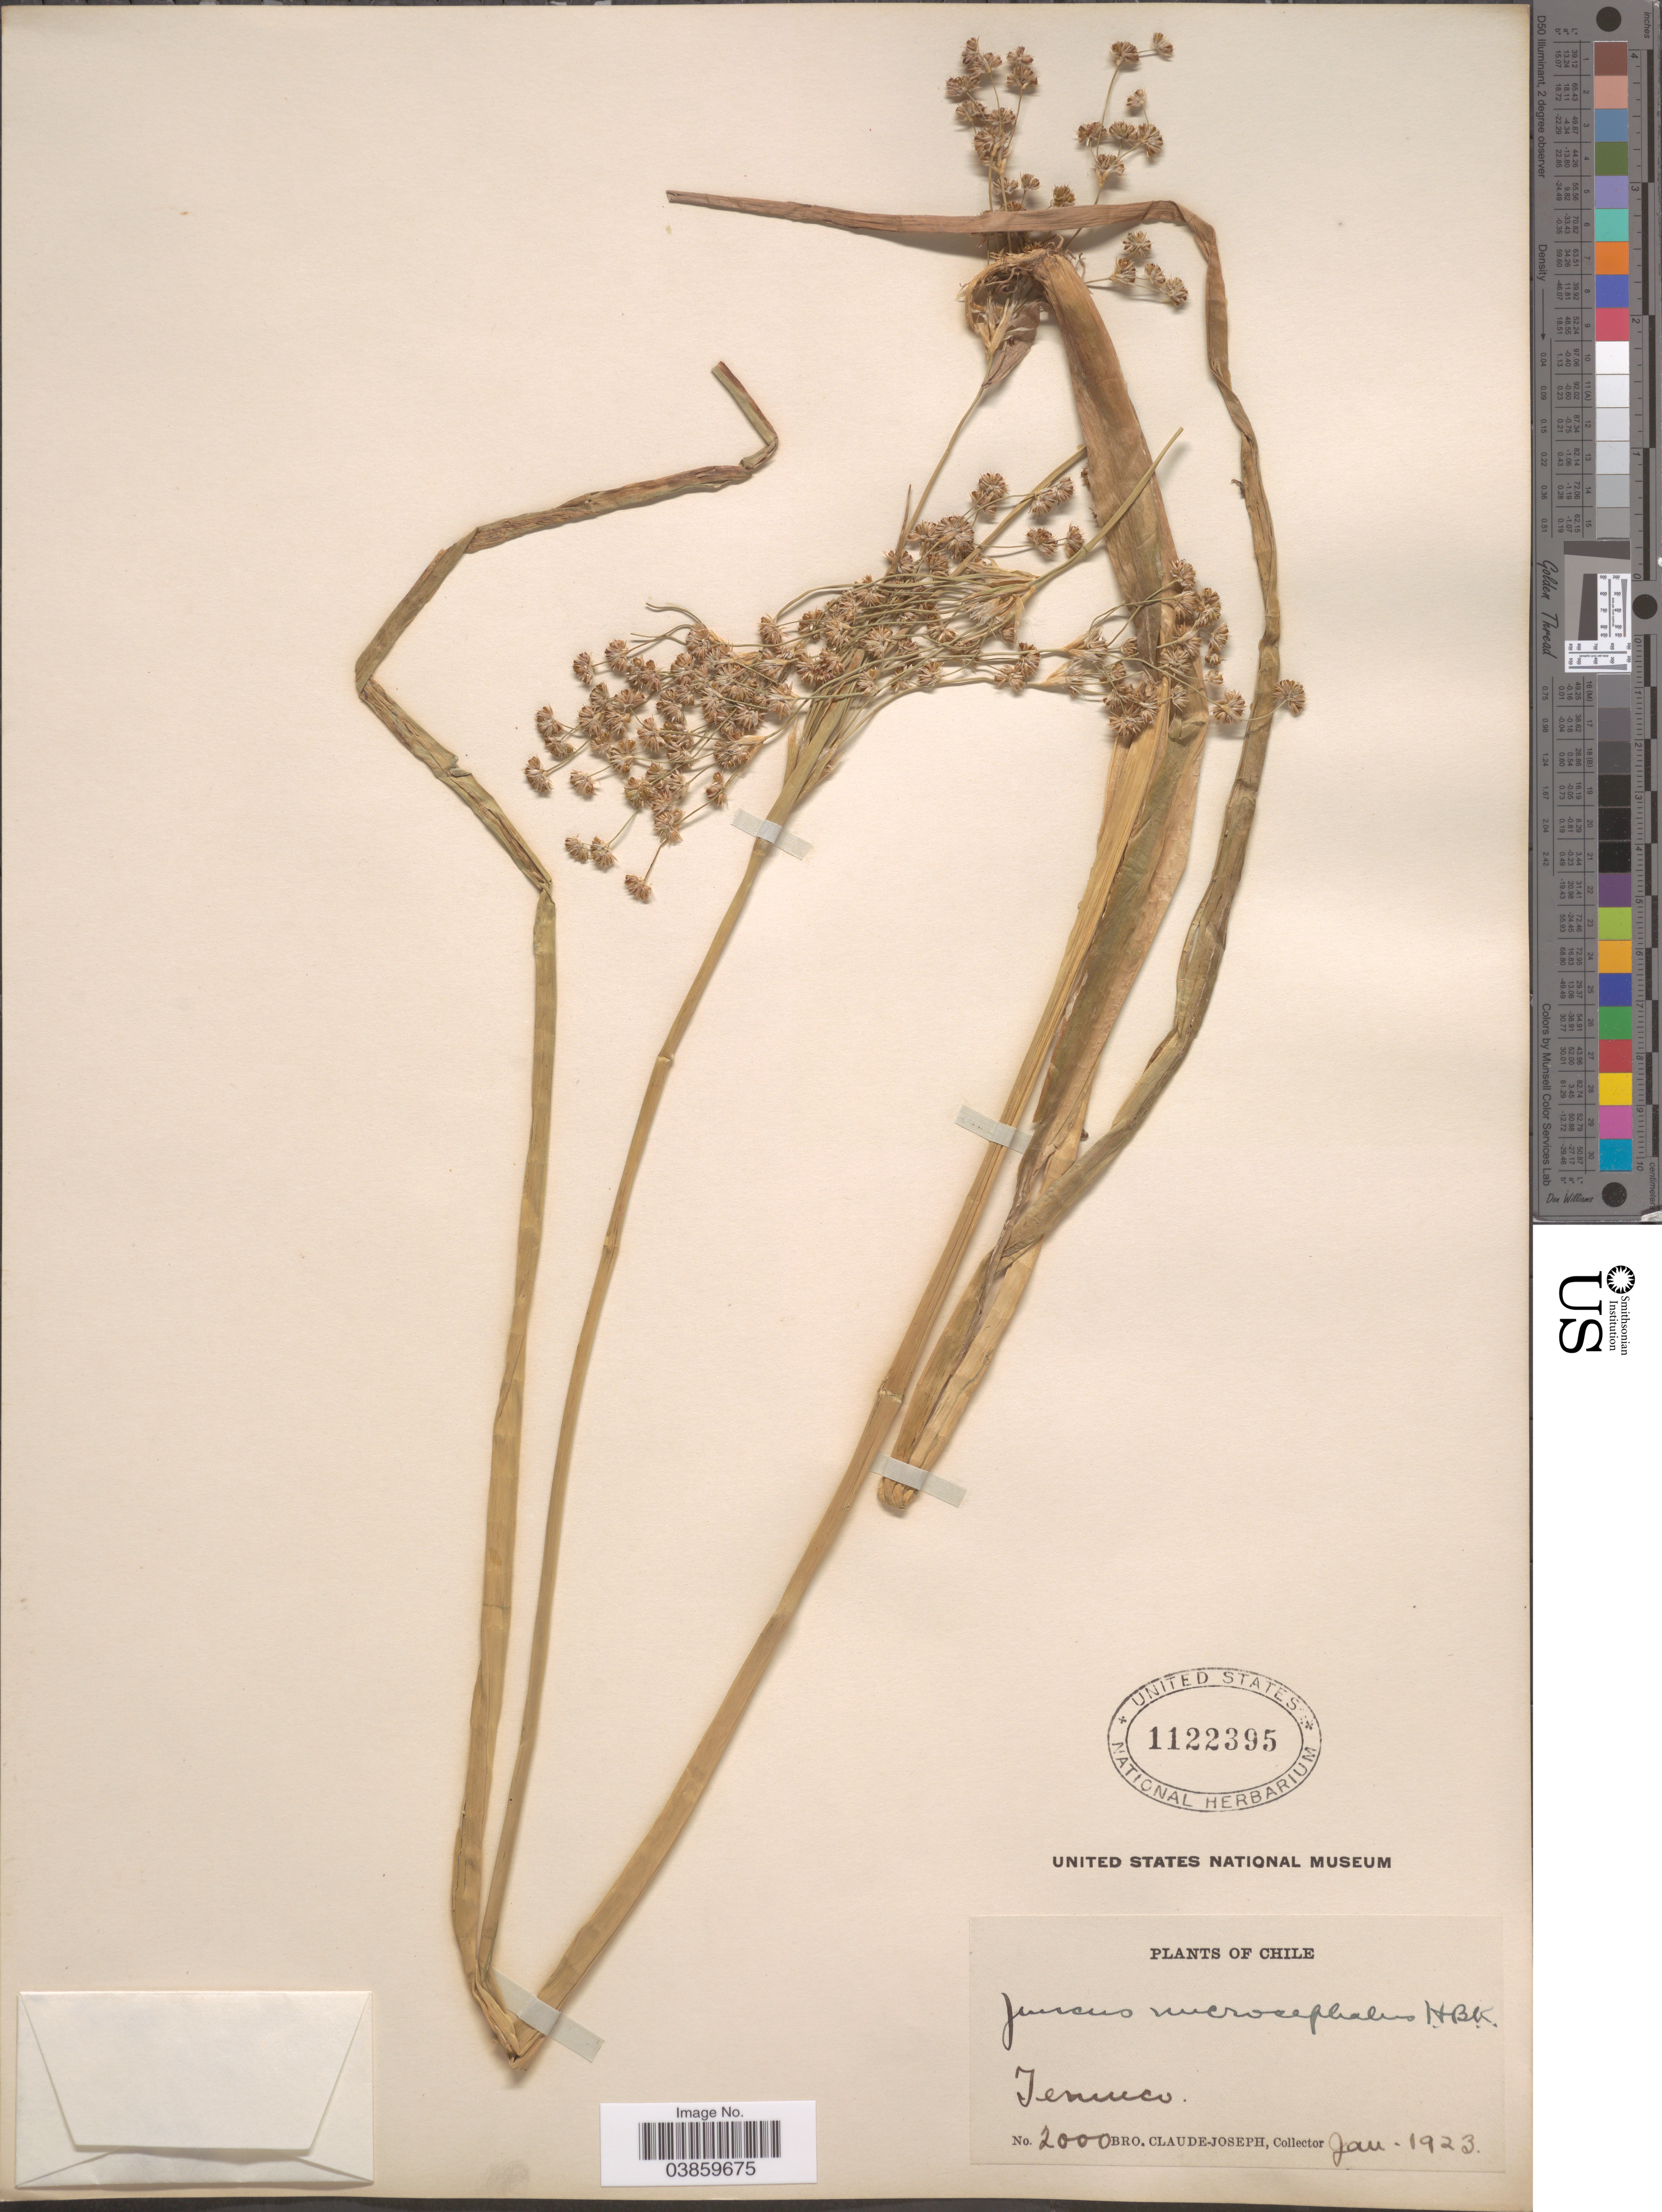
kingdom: Plantae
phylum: Tracheophyta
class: Liliopsida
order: Poales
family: Juncaceae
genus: Juncus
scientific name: Juncus microcephalus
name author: Kunth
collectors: Bro. Claude-Joseph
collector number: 2000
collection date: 1923-01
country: Chile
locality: Temuco.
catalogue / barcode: US 1122395